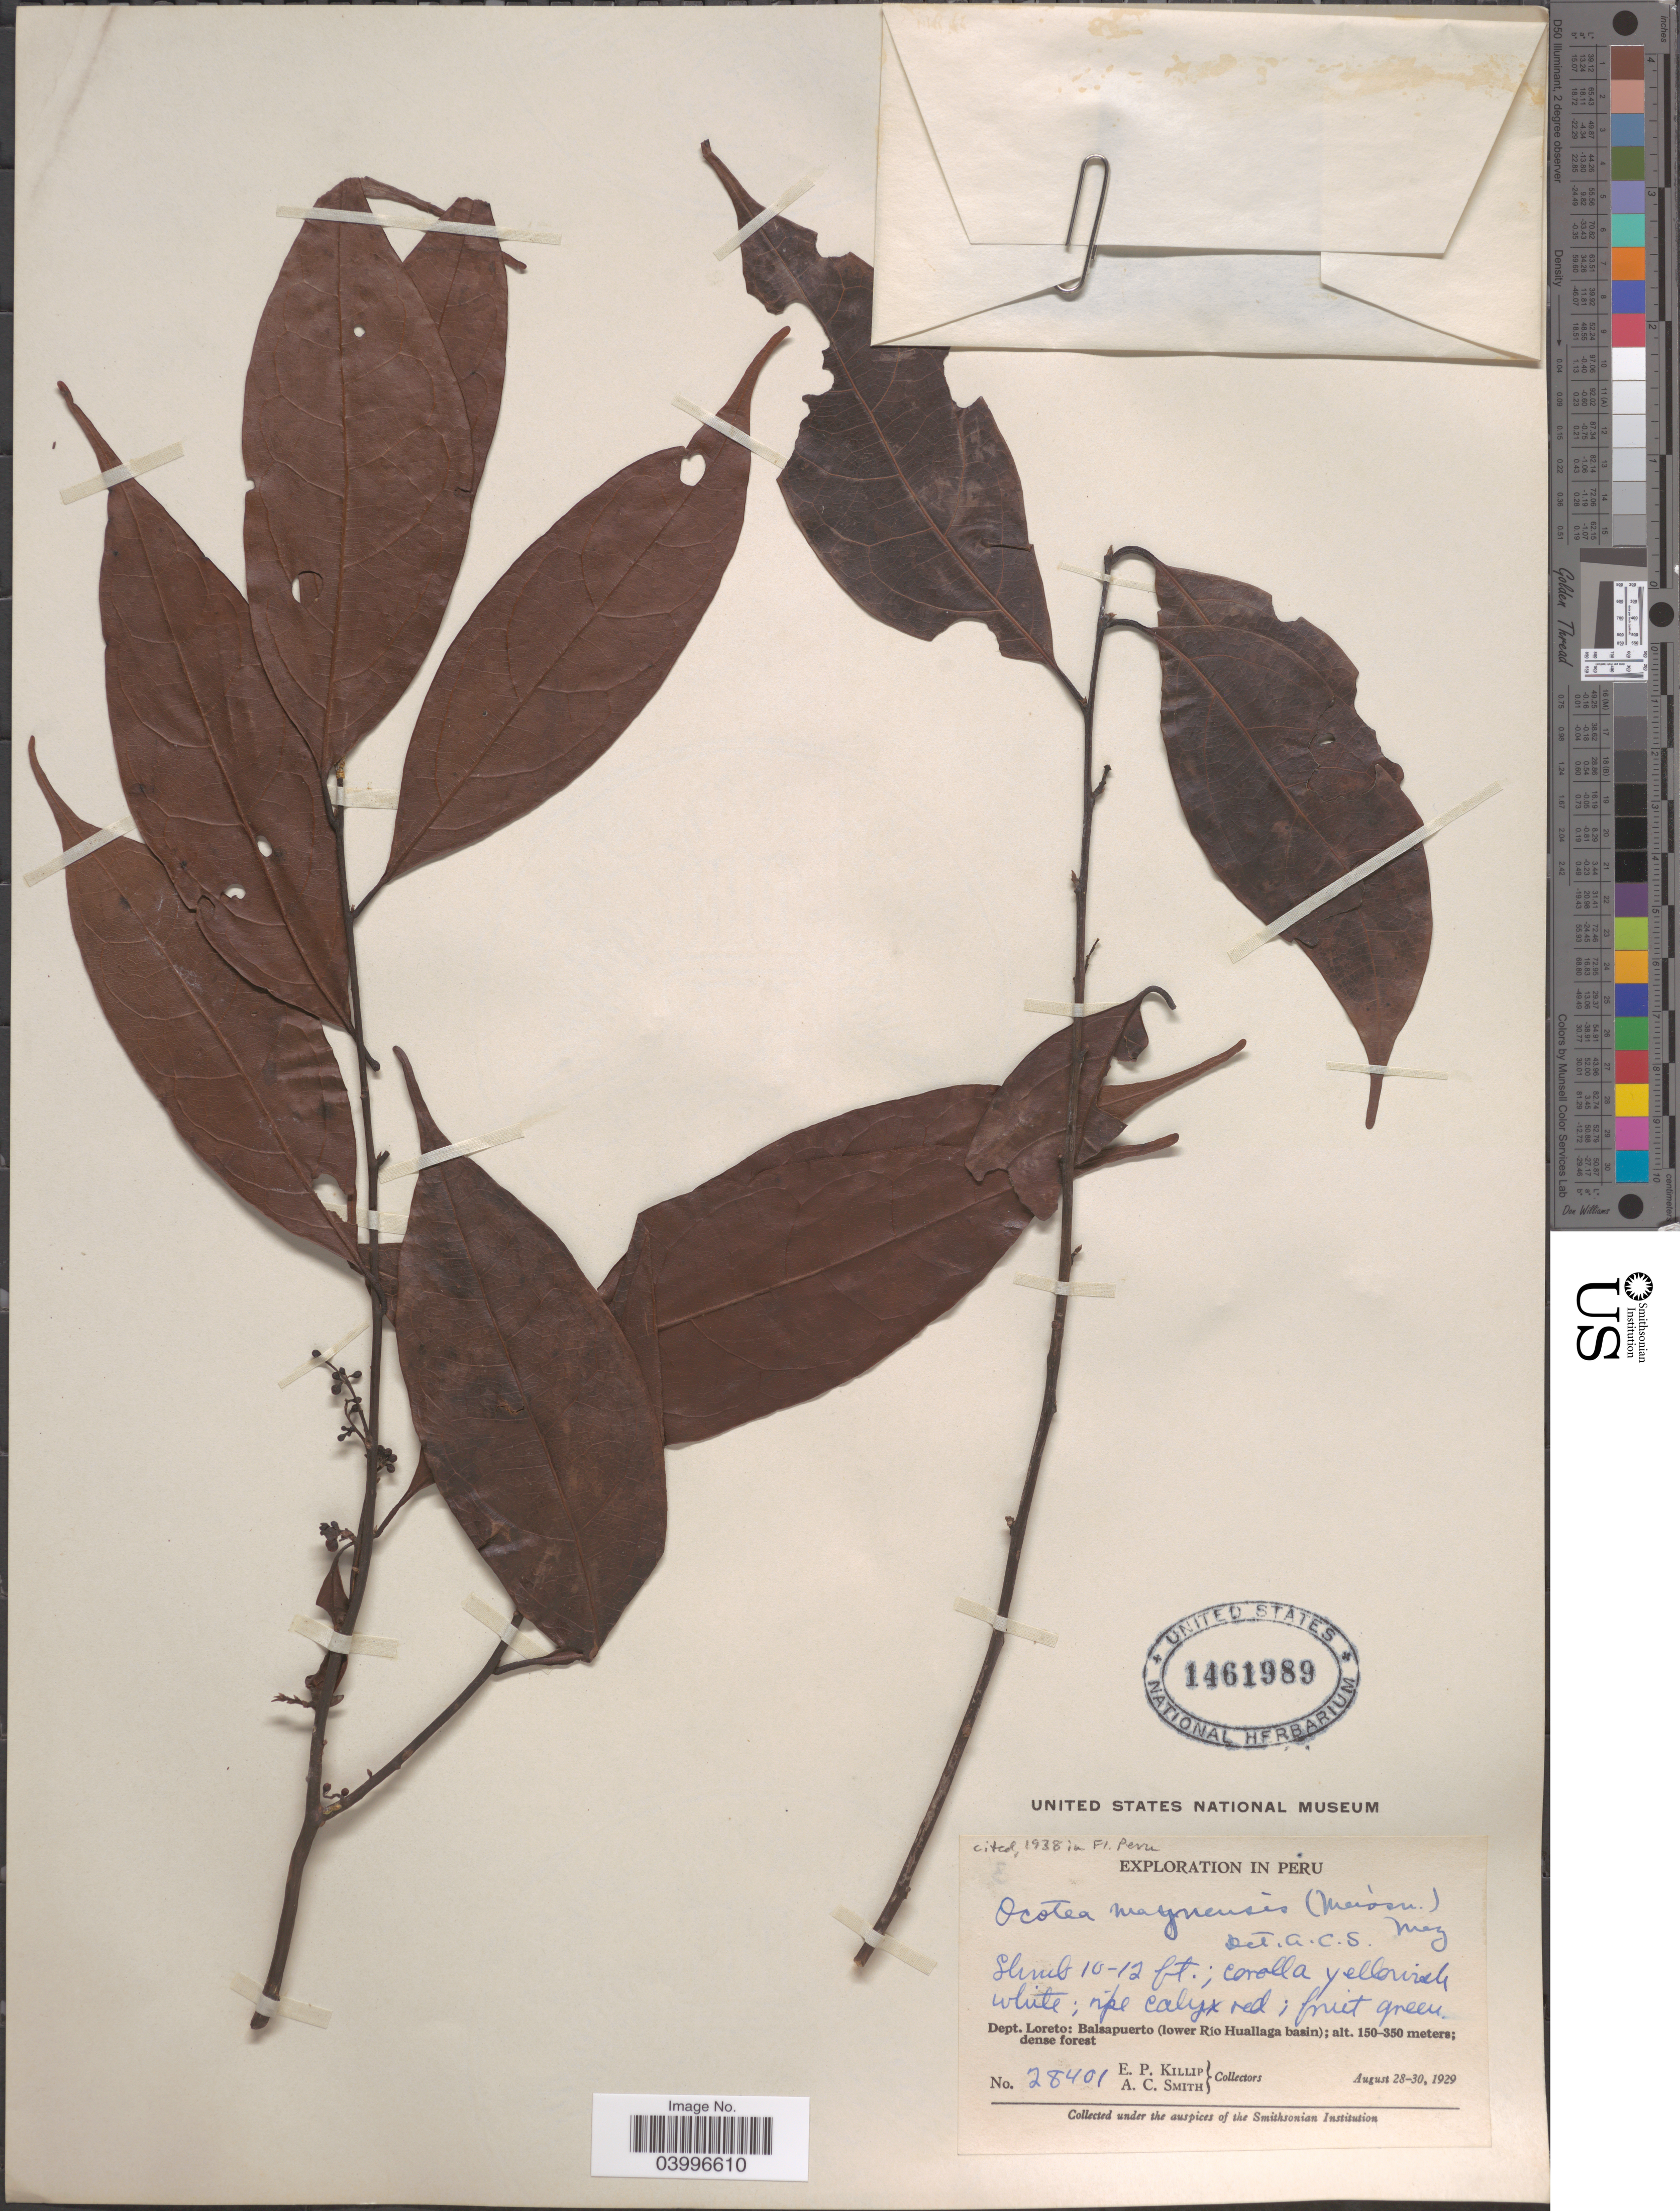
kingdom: Plantae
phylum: Tracheophyta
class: Magnoliopsida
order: Laurales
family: Lauraceae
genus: Ocotea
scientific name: Ocotea maynensis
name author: (Meisn.) Mez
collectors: E. P. Killip & A. C. Smith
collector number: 28401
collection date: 1929-08-28/1929-08-30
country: Peru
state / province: Loreto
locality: Dept. Loreto: Balsapuerto (lower Río Huallaga basin).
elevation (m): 150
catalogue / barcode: US 1461989